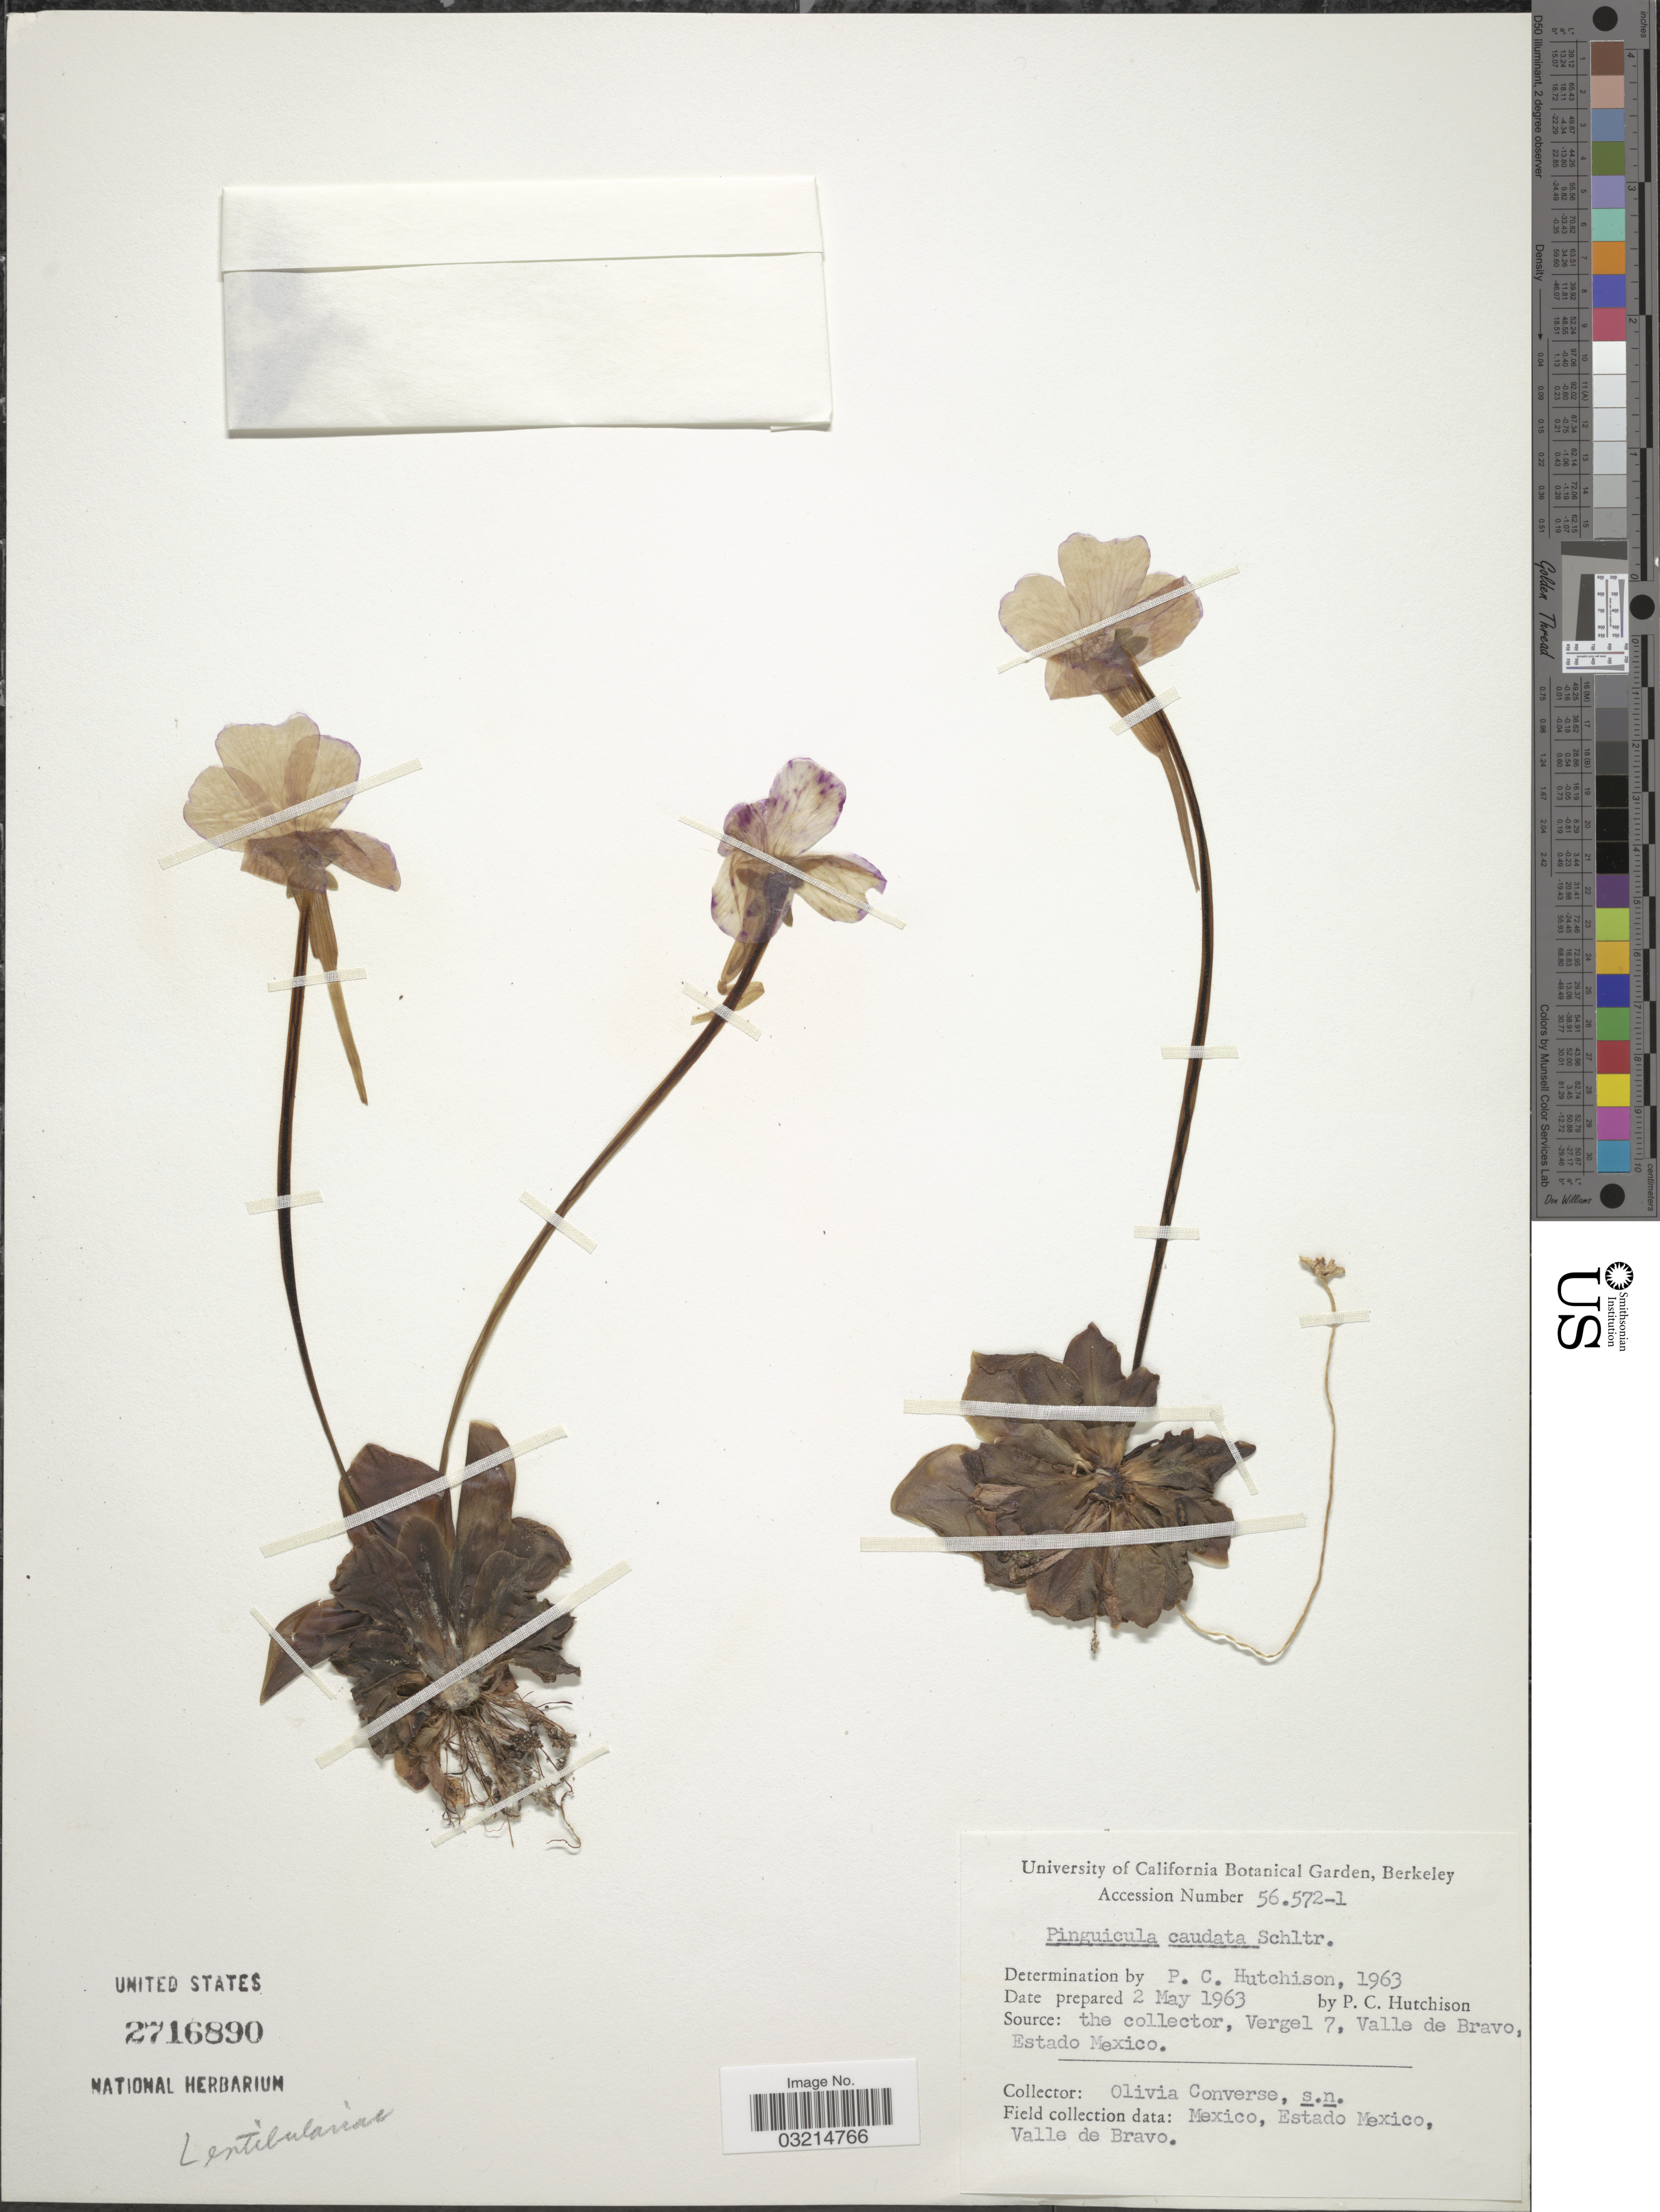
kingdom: Plantae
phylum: Tracheophyta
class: Magnoliopsida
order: Lamiales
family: Lentibulariaceae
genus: Pinguicula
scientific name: Pinguicula caudata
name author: Schltdl.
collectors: P. C. Hutchison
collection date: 1963-05-02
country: United States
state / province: California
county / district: Alameda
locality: University of California Botanical Garden, Berkeley.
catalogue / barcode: US 2716890